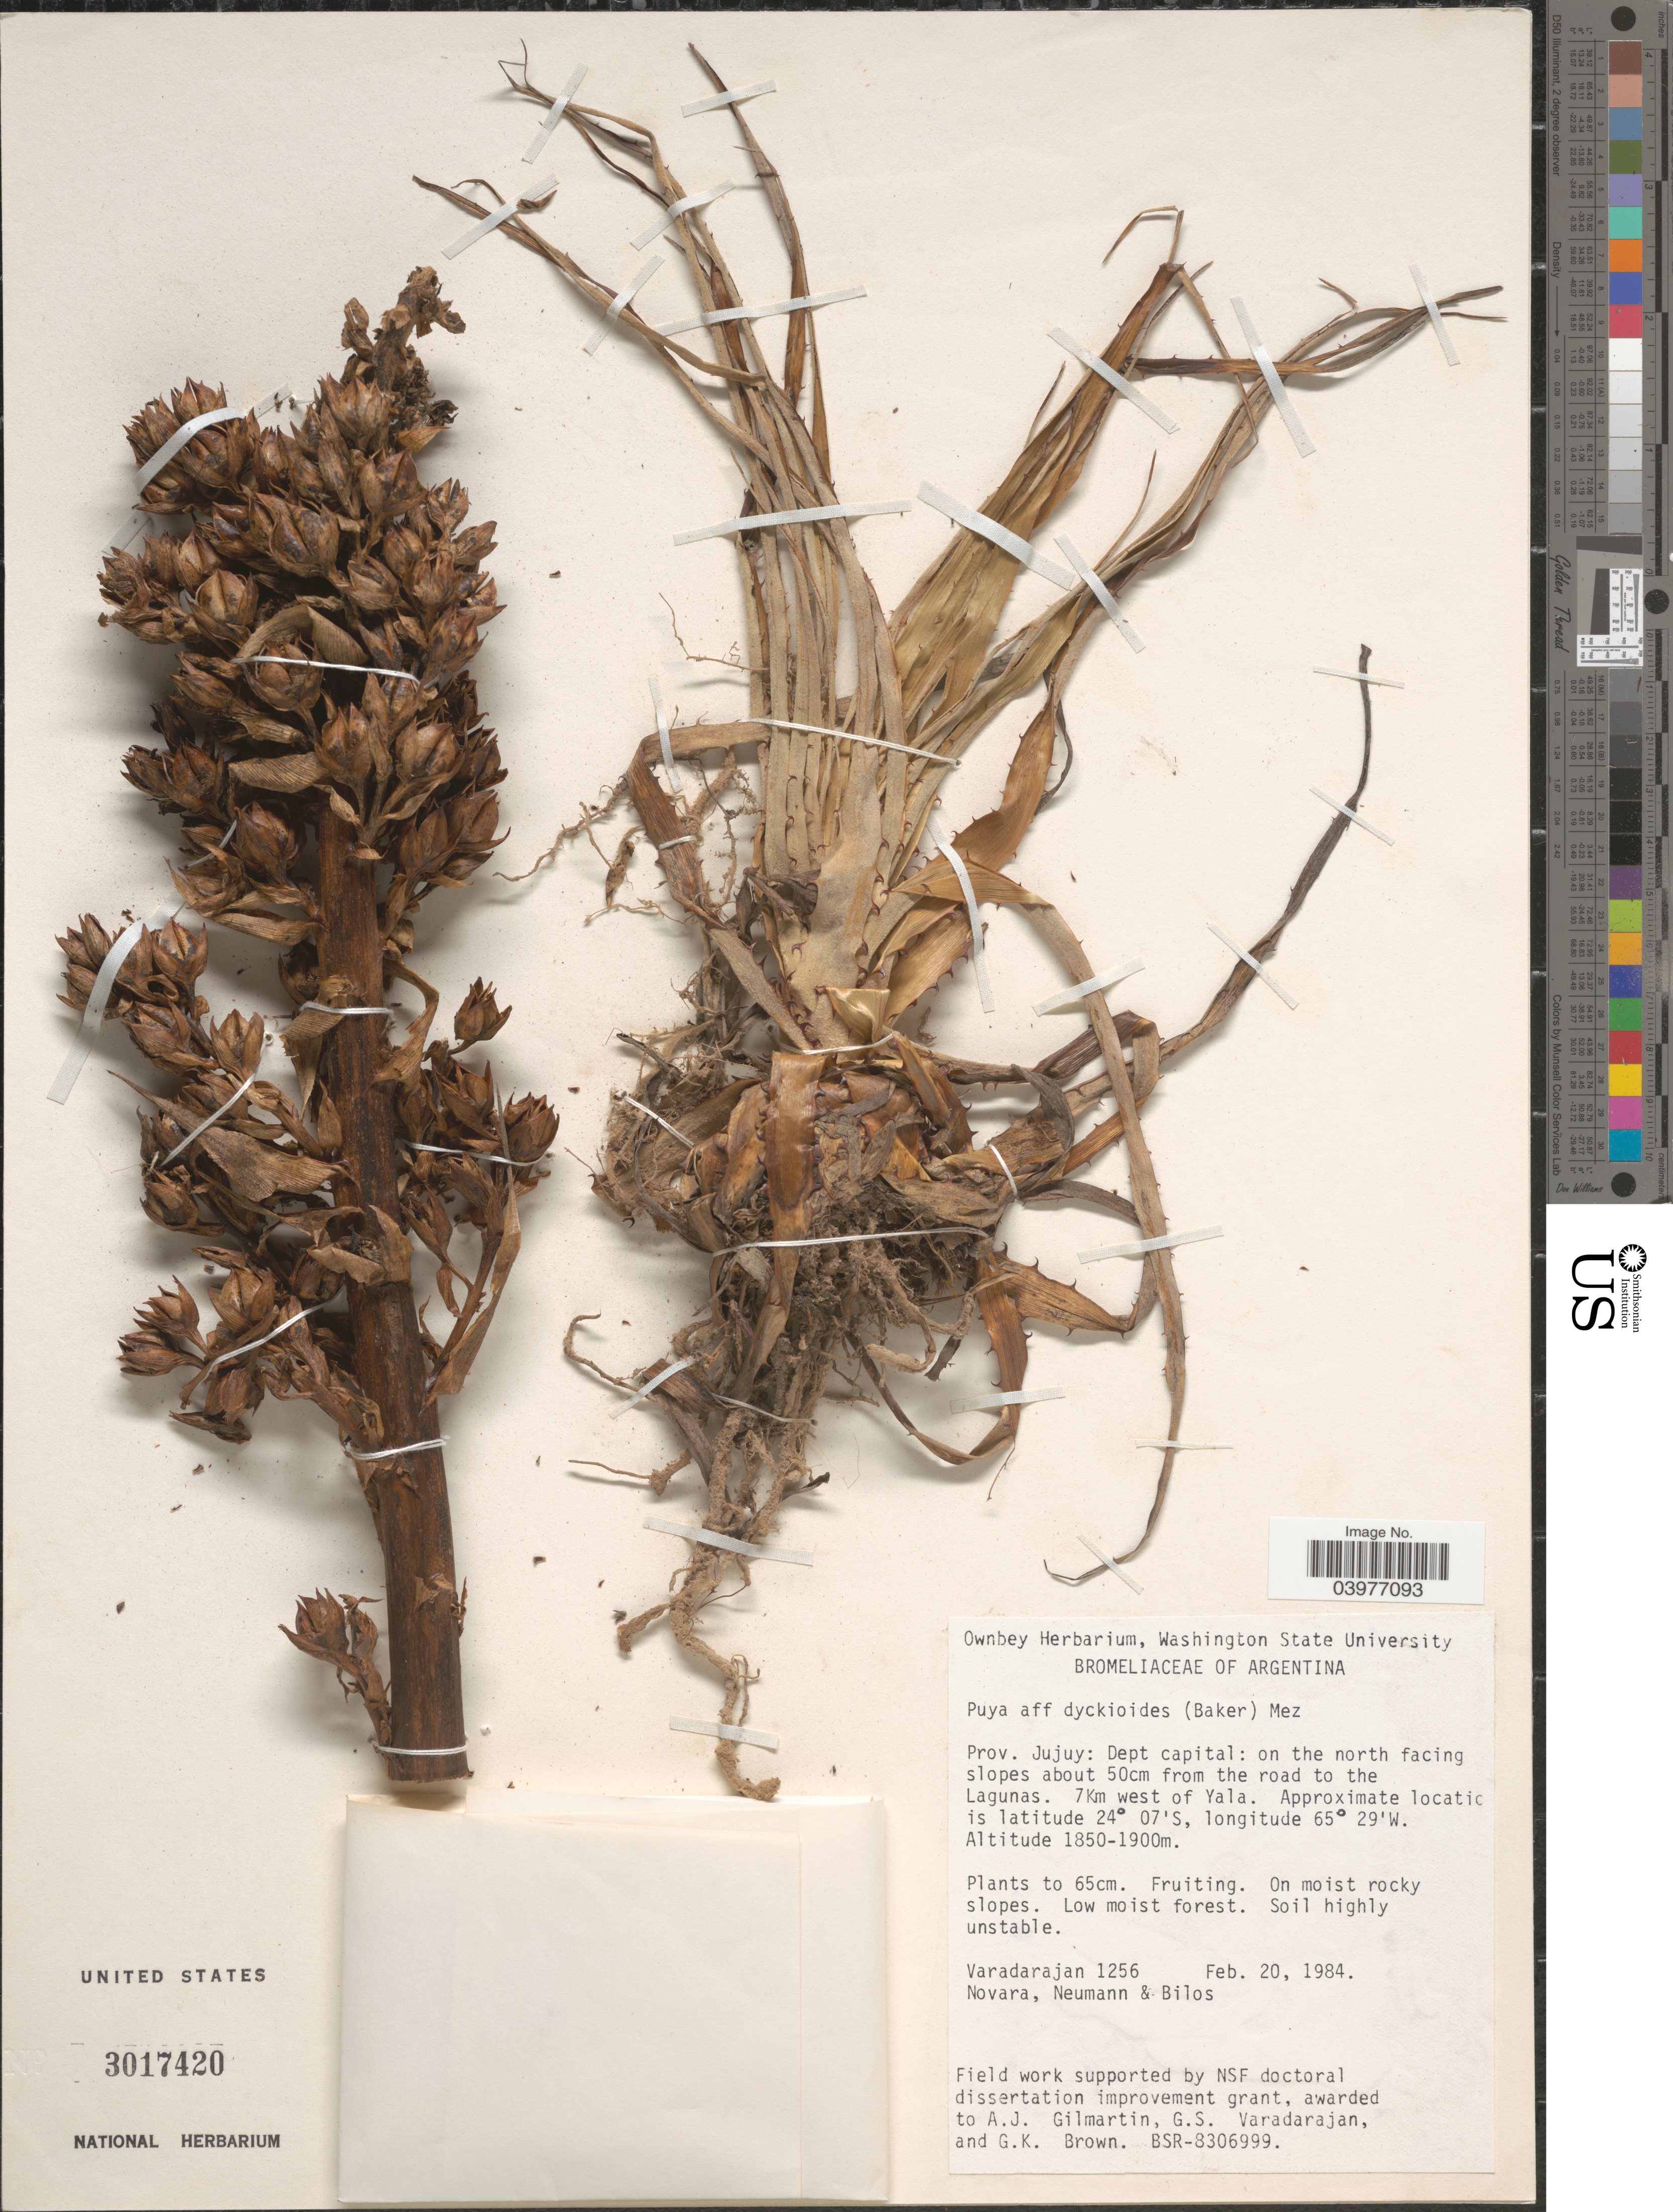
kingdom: Plantae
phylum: Tracheophyta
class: Liliopsida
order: Poales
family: Bromeliaceae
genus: Puya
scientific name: Puya dyckioides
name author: (Baker) Mez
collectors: G. S. Varadarajan, -. Novara, Neumann, -- & -. Bilos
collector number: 1256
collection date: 1984-02-20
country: Argentina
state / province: Jujuy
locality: Dept capital: on the north facing slopes about 50cmm from the road to the Lagunas. 7Km west of Yala.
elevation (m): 1850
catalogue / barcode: US 3017420